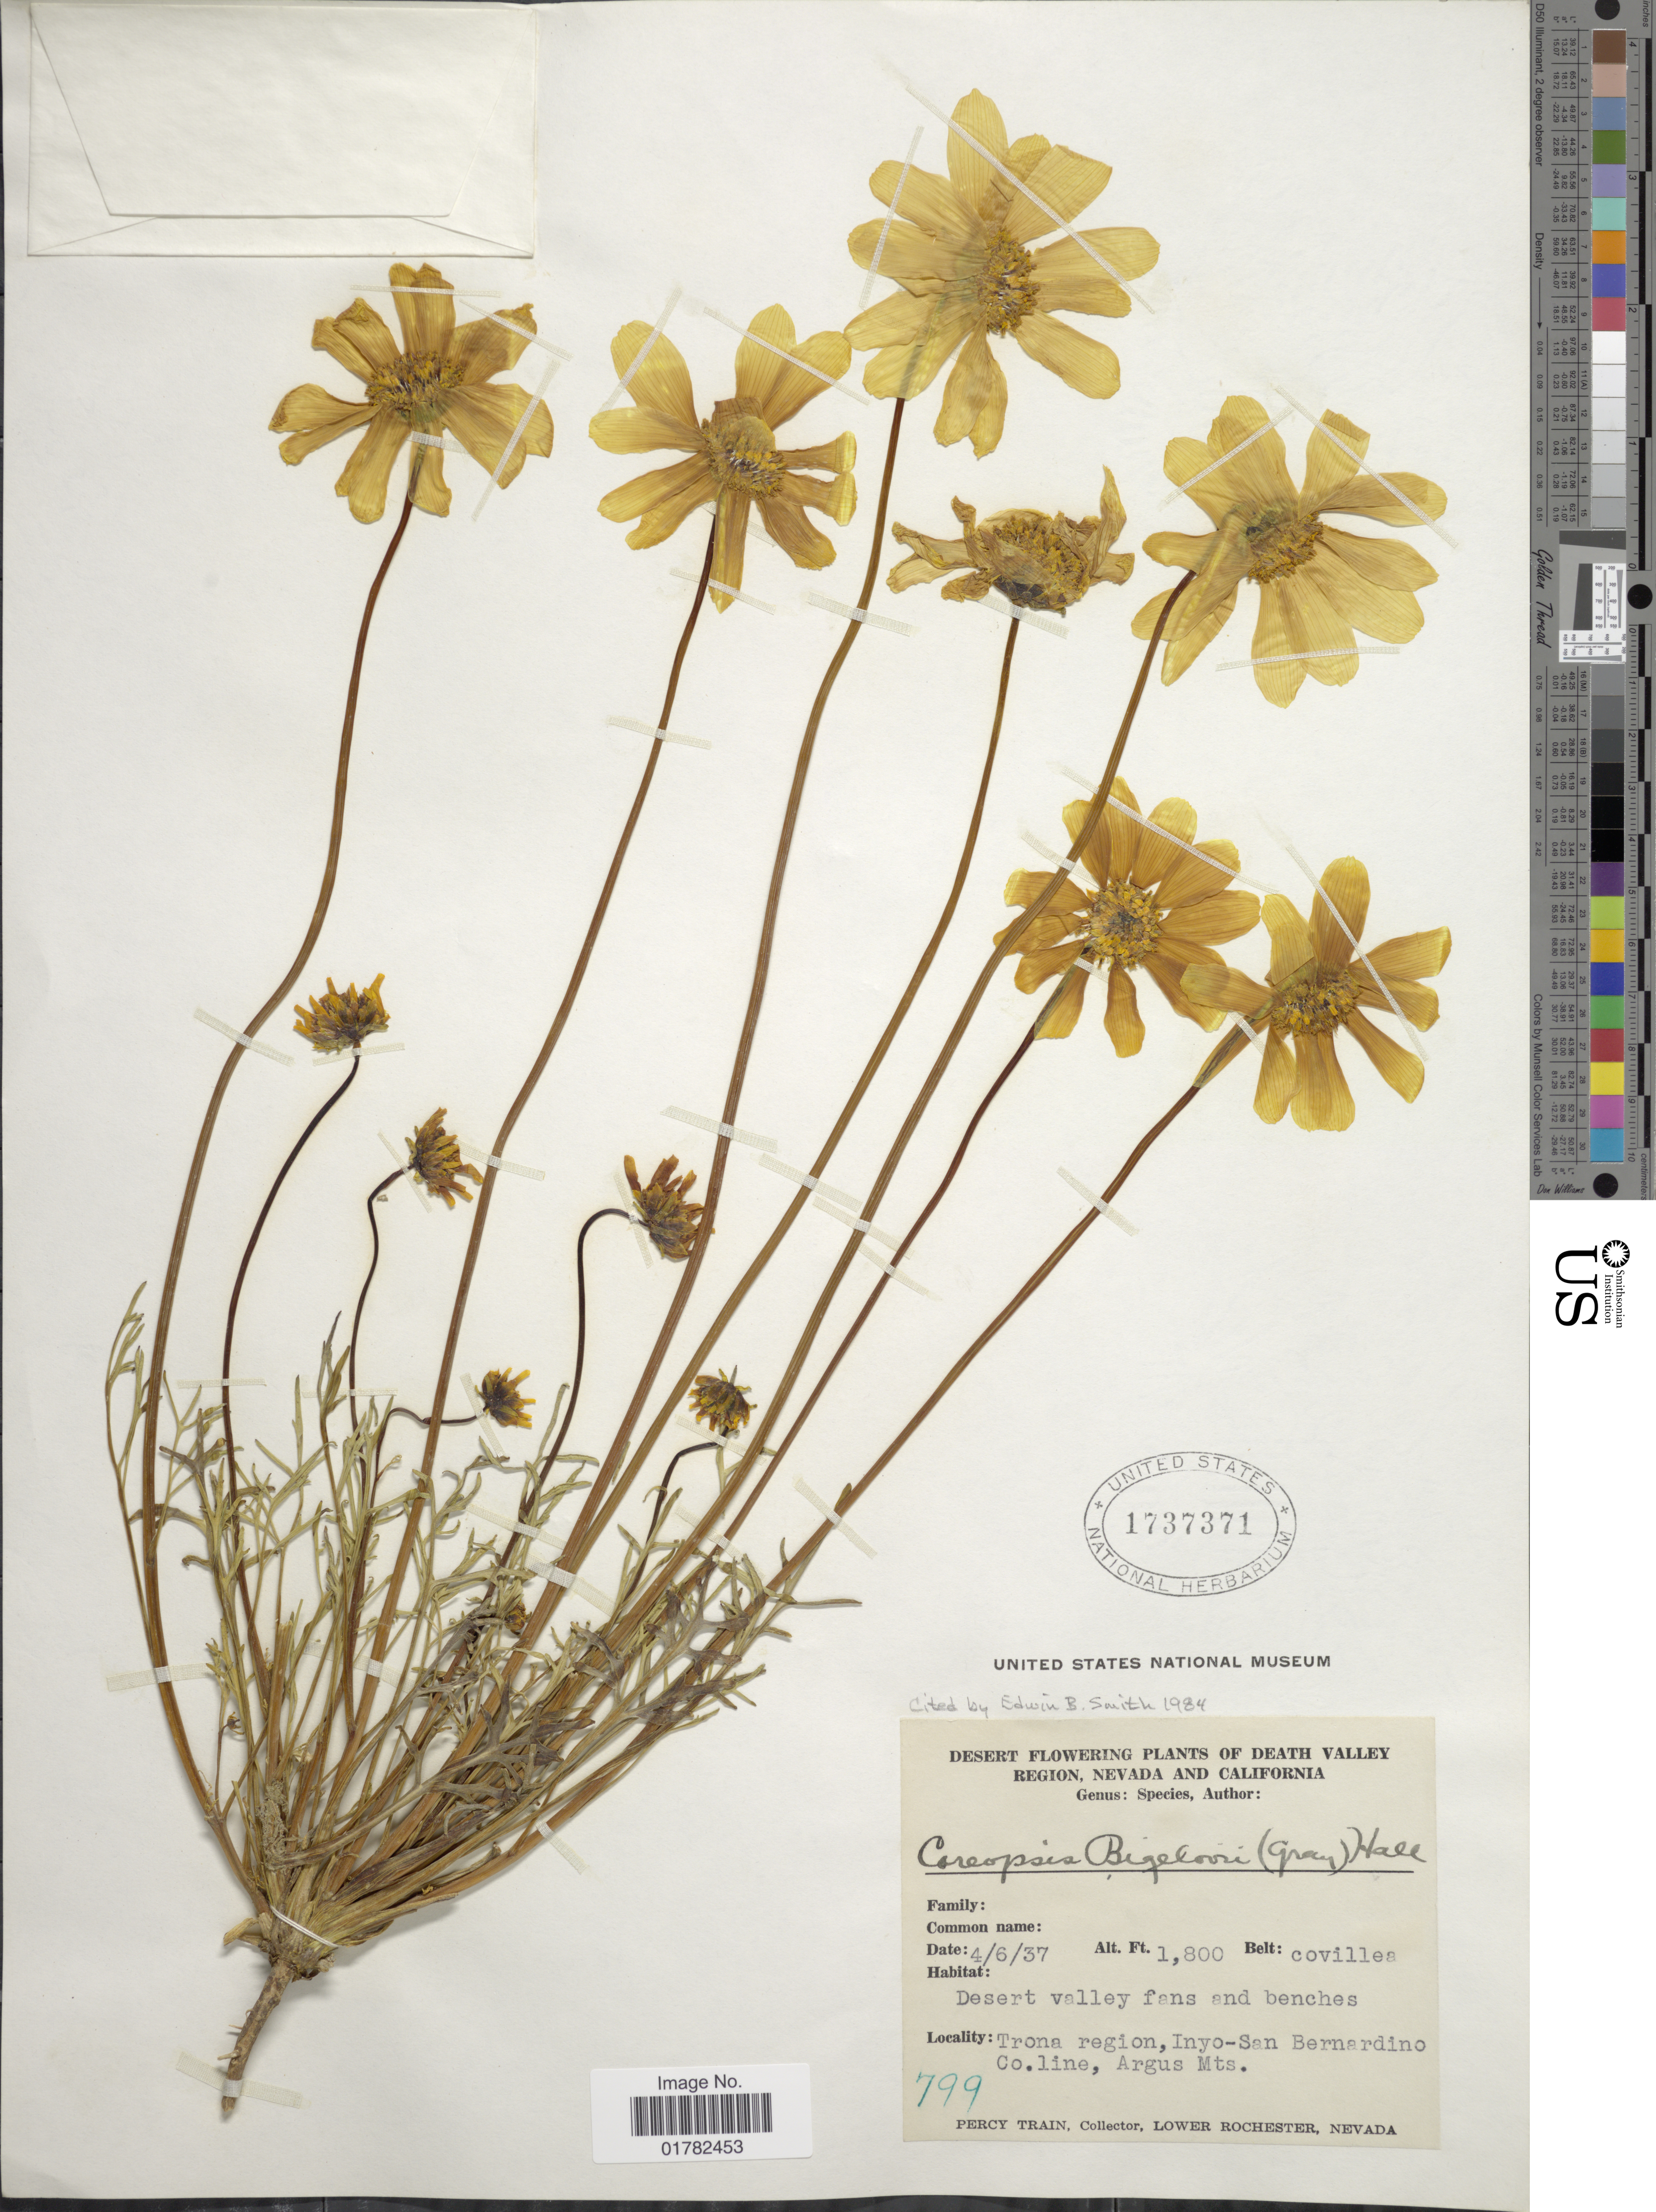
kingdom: Plantae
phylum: Tracheophyta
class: Magnoliopsida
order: Asterales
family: Asteraceae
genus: Coreopsis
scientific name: Coreopsis bigelovii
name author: (A. Gray) Voss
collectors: P. Train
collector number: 799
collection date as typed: Transcribed d/m/y: 6/4/37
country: United States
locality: Desert of Death Valley Region, Nevada and California, Desert valley fans and benches, Trona region, Inyo-San Bernardino Co., line Argus Mts., Belt; covillea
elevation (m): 549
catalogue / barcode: US 1737371